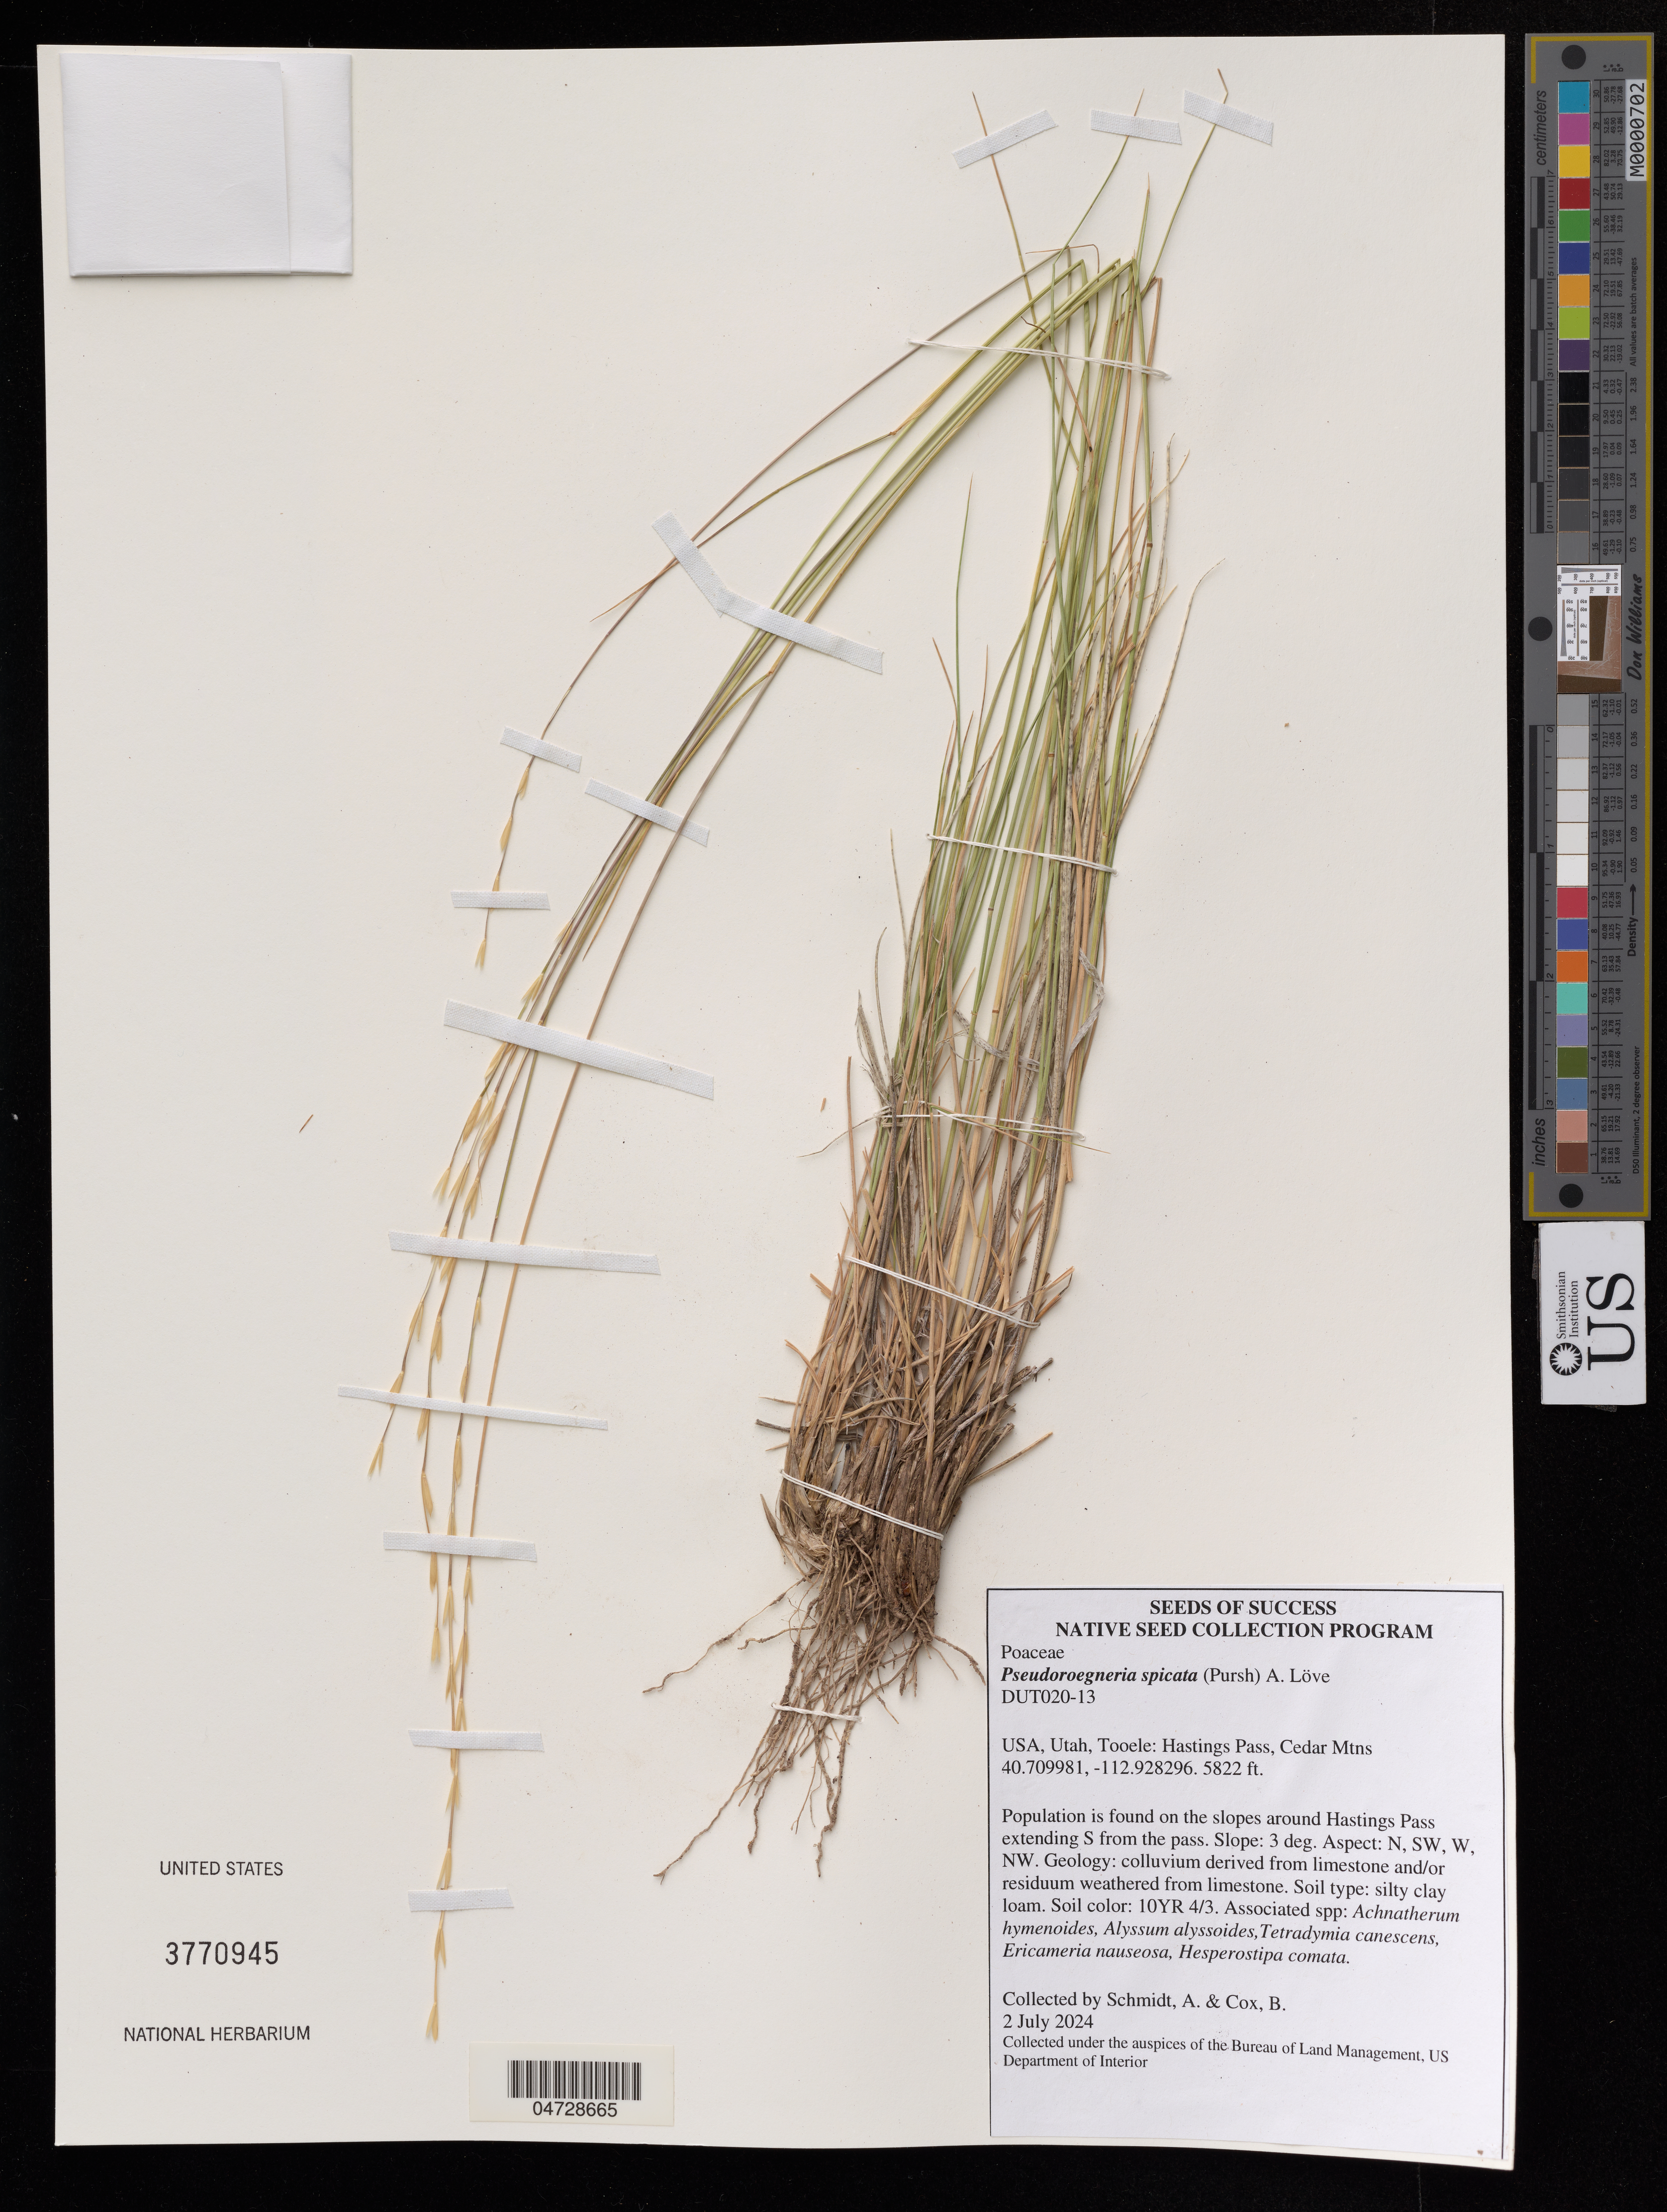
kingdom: Plantae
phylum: Tracheophyta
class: Liliopsida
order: Poales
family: Poaceae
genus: Pseudoroegneria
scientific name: Pseudoroegneria spicata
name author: (Pursh) Á. Löve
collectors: A. Schmidt & B. Cox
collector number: DUT020-13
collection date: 2024-07-02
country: United States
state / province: Utah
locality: Tooele: Hastings Pass, Cedar Mtns, Population is found on the slopes around Hastings Pass extending S from the pass.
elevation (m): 1775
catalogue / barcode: US 3770945